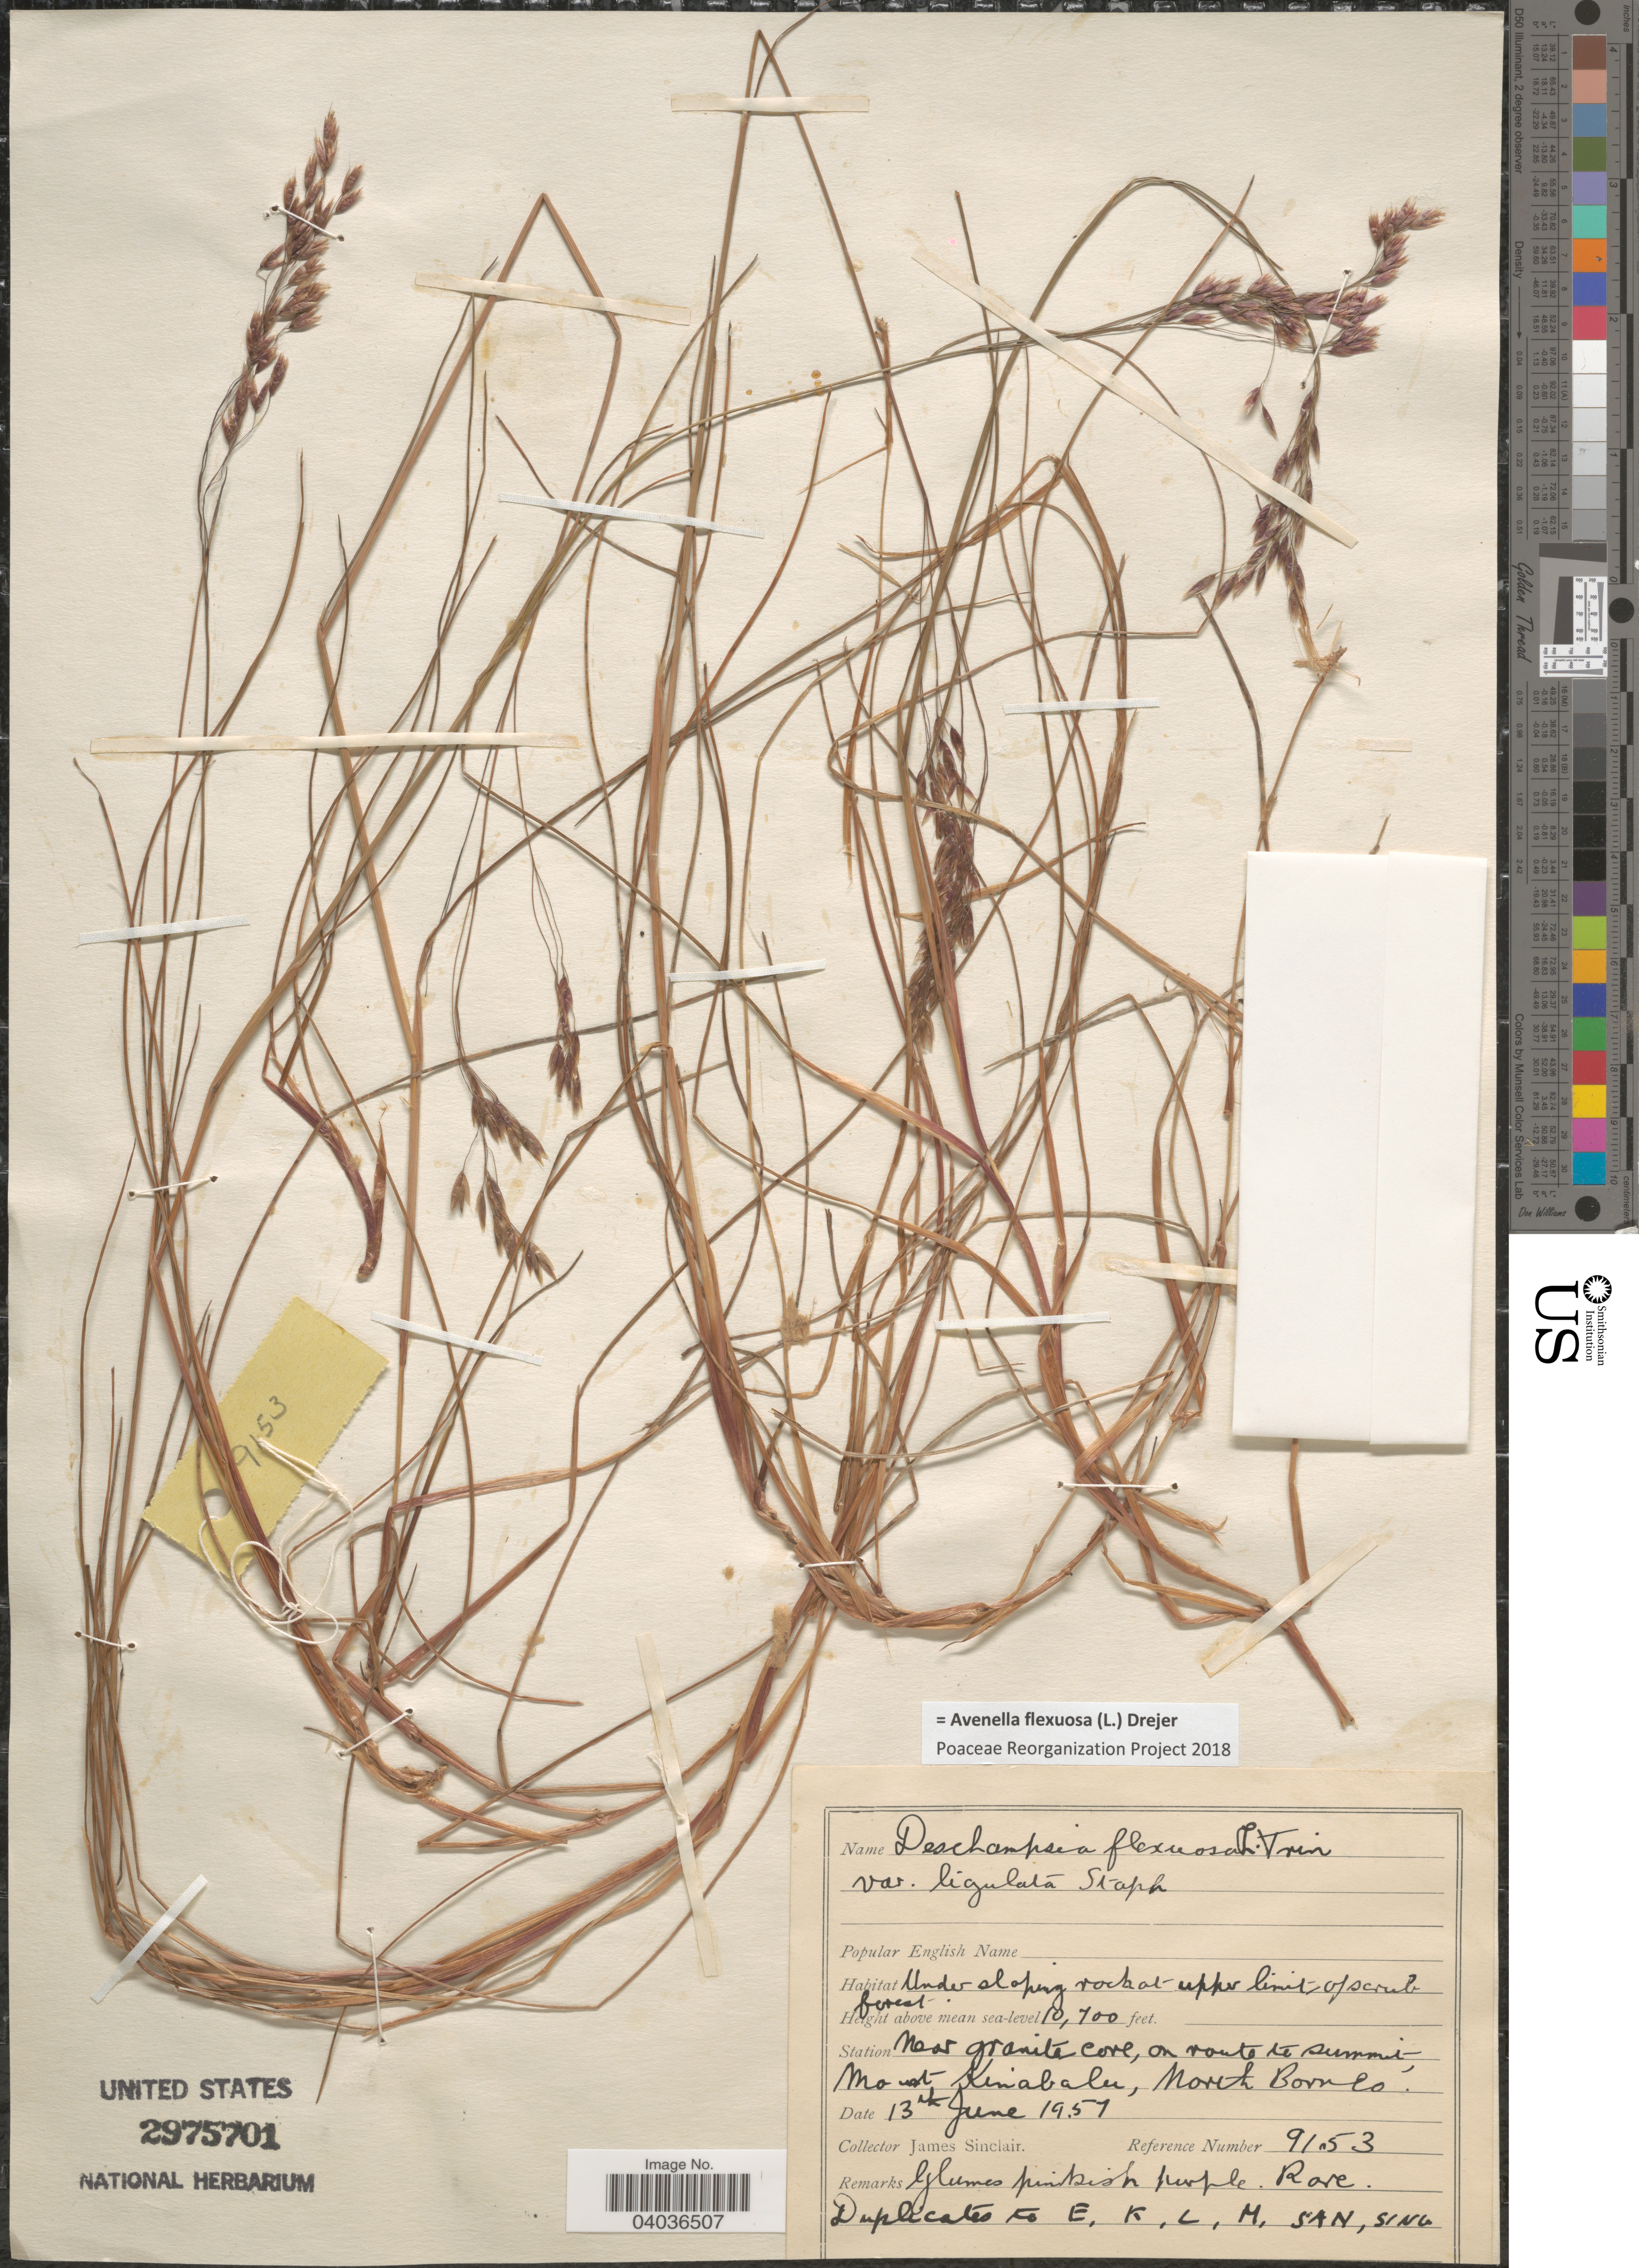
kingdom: Plantae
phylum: Tracheophyta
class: Liliopsida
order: Poales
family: Poaceae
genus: Avenella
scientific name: Avenella flexuosa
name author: (L.) Drejer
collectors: J. Sinclair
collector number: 9153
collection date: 1957-06-13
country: Malaysia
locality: Station near granite cove, on route to summit, Mount Kinabalu, North Borneo.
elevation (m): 3261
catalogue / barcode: US 2975701